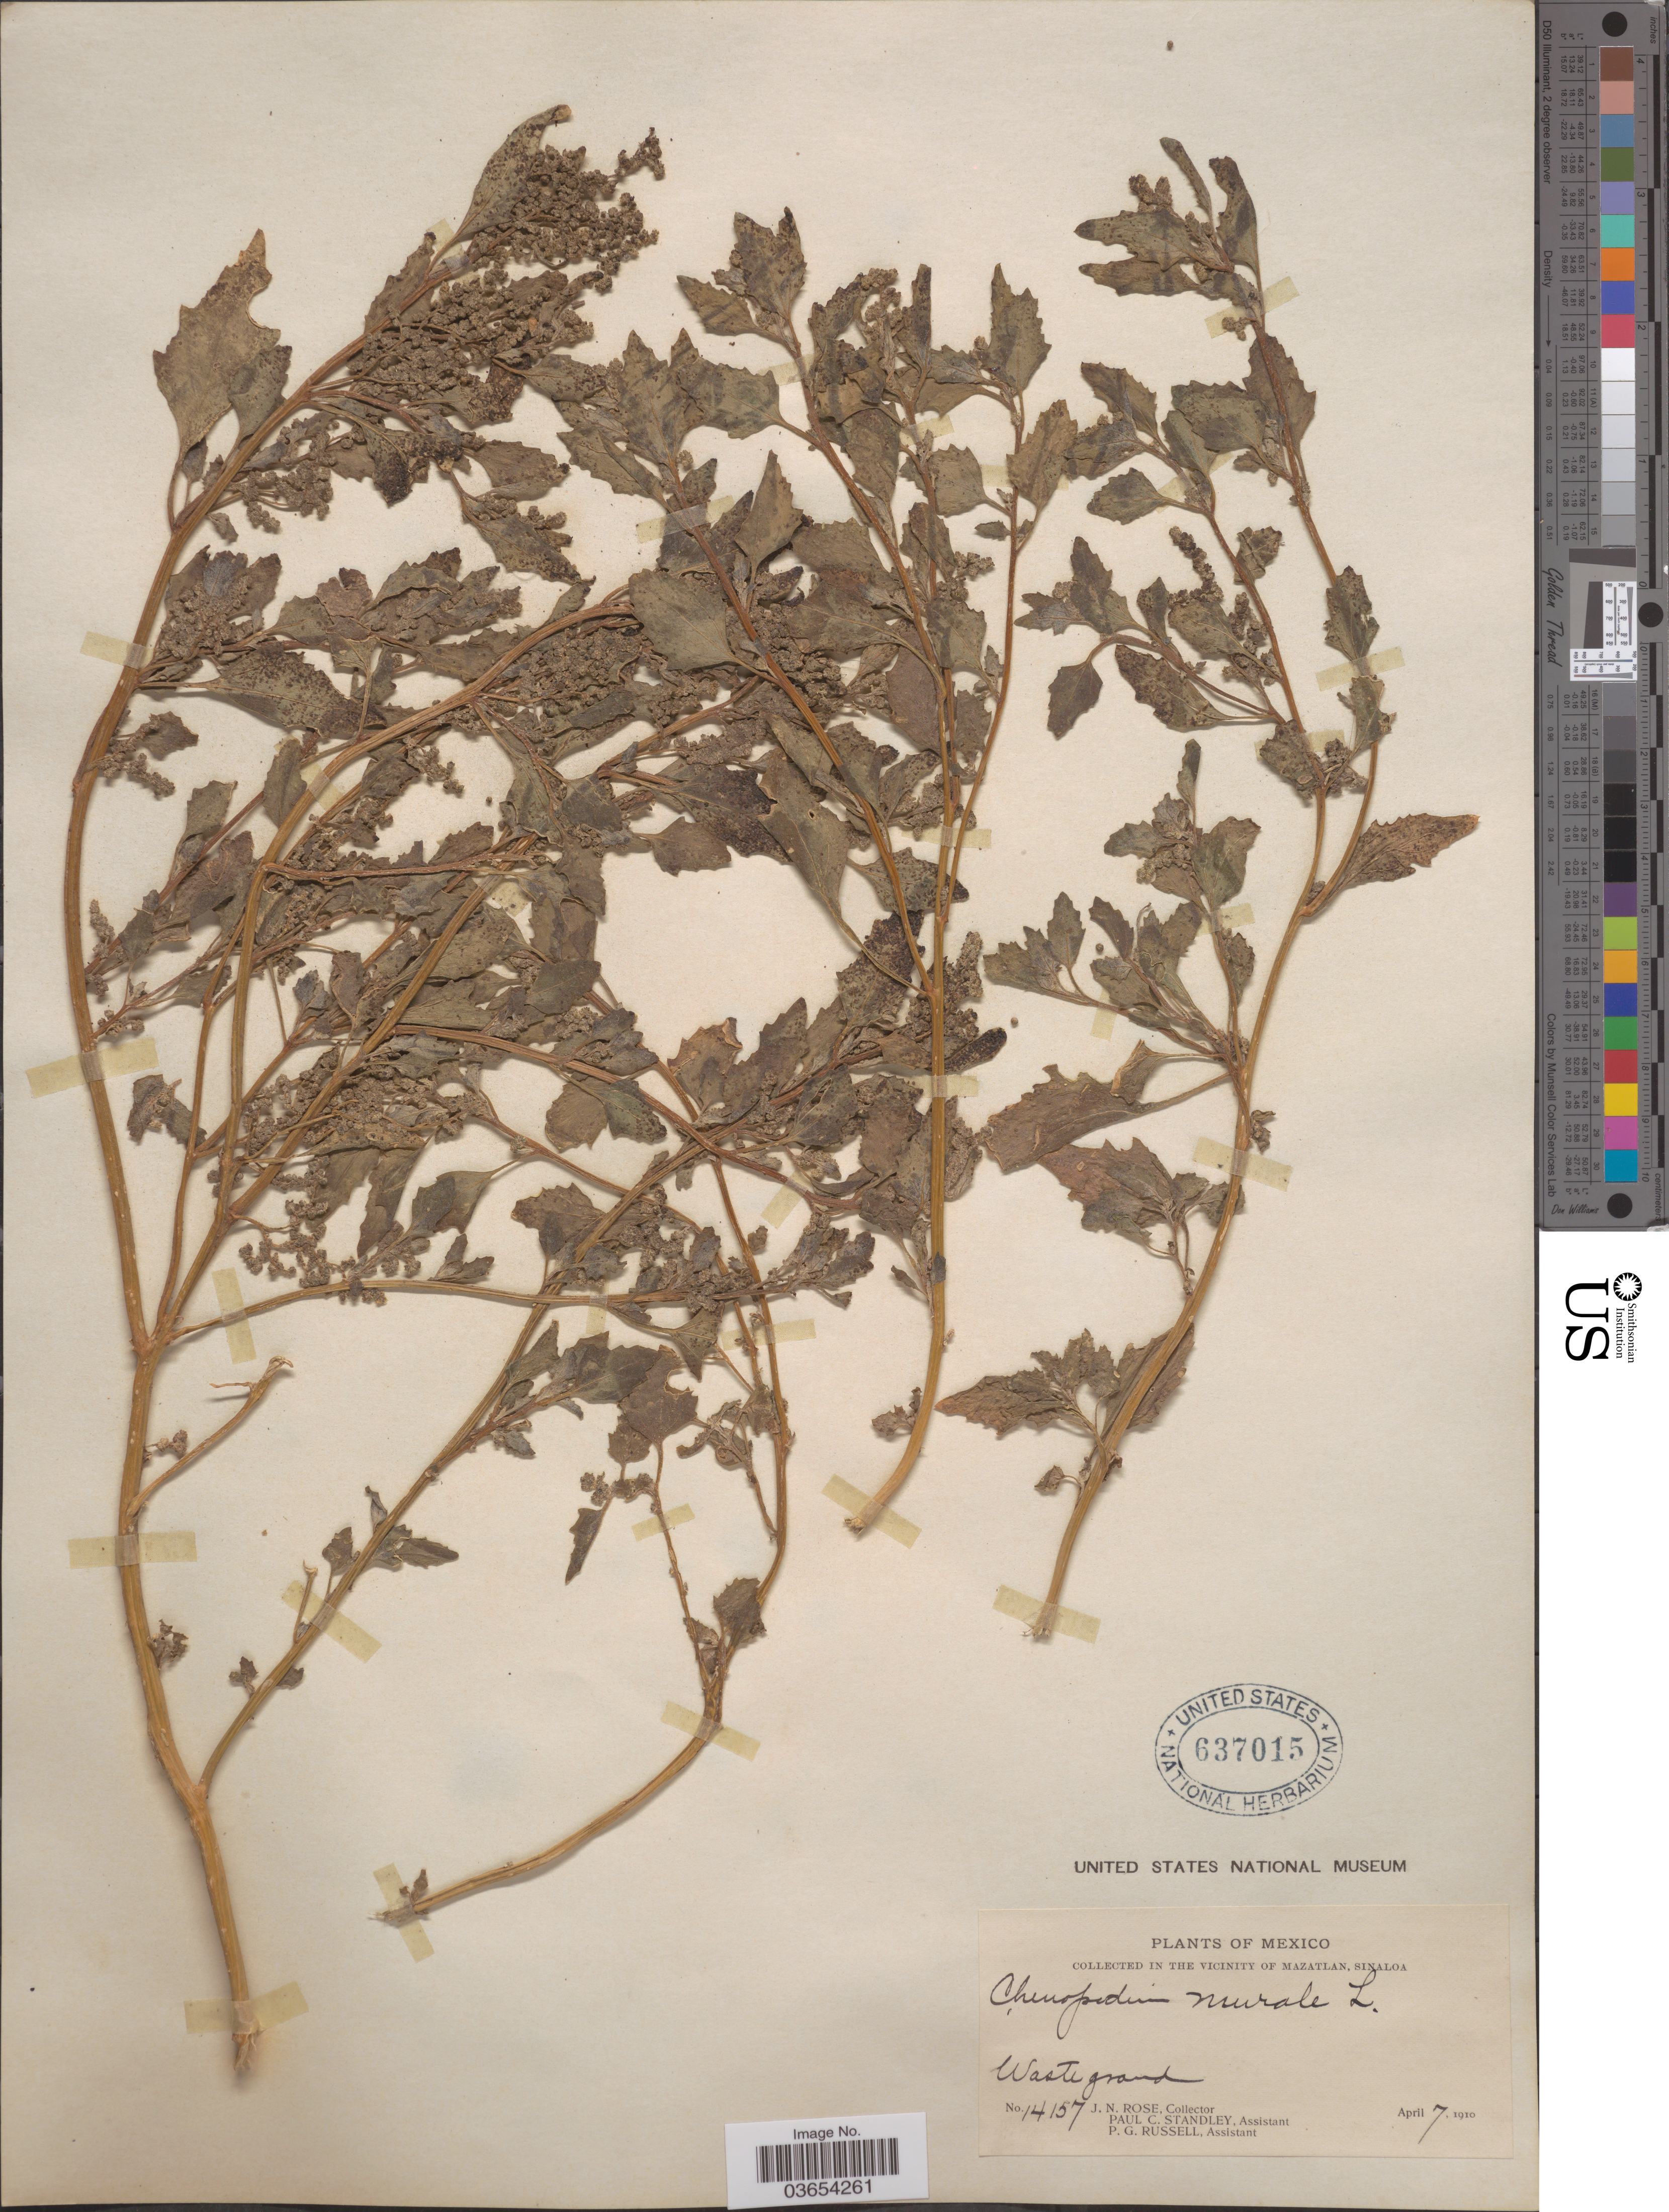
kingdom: Plantae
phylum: Tracheophyta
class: Magnoliopsida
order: Caryophyllales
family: Amaranthaceae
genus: Chenopodium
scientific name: Chenopodium murale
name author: L.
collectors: J. N. Rose, P. C. Standley & P. G. Russell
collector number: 14157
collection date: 1910-04-07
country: Mexico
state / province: Sinaloa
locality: In the vicinity of Mazatlan.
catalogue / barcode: US 637015